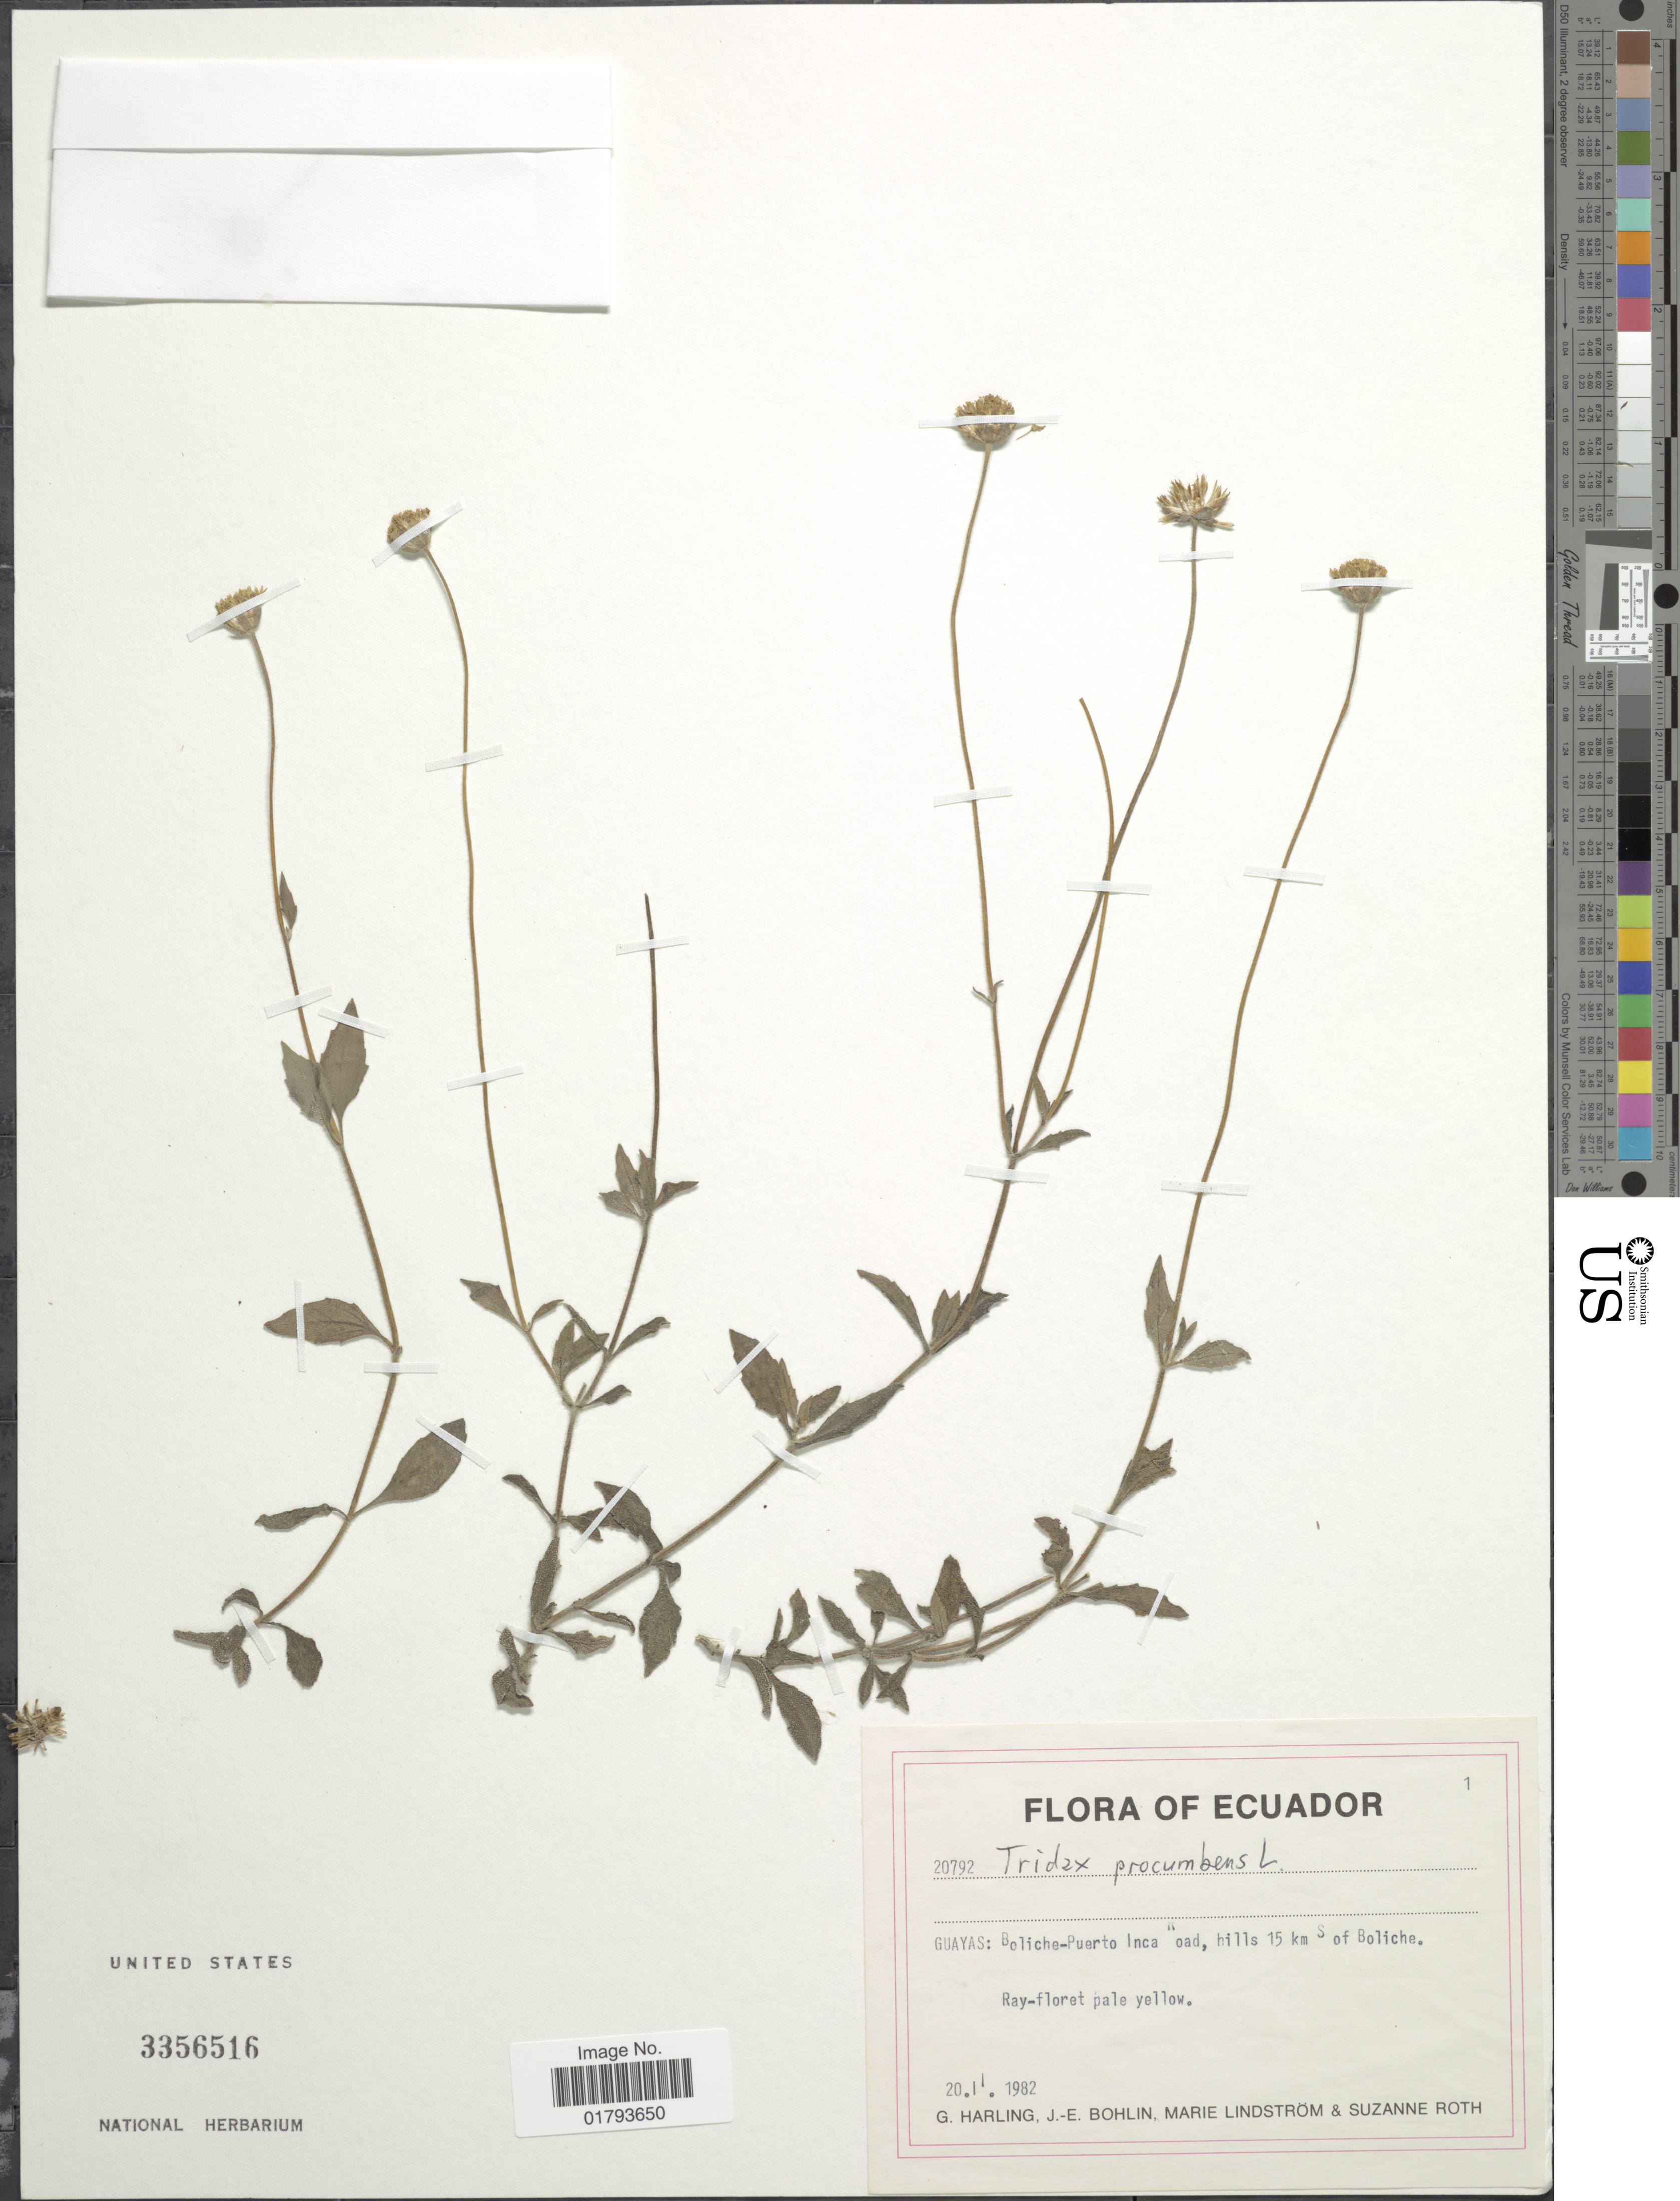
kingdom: Plantae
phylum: Tracheophyta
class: Magnoliopsida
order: Asterales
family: Asteraceae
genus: Tridax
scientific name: Tridax procumbens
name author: L.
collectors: G. Harling, J. Bohlin, M. Lindström & S. Roth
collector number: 20792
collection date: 1982-02-20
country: Ecuador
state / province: Guayas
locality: Boliche-Puerto Inca Road, hills 15 km S of Boliche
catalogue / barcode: US 3356516